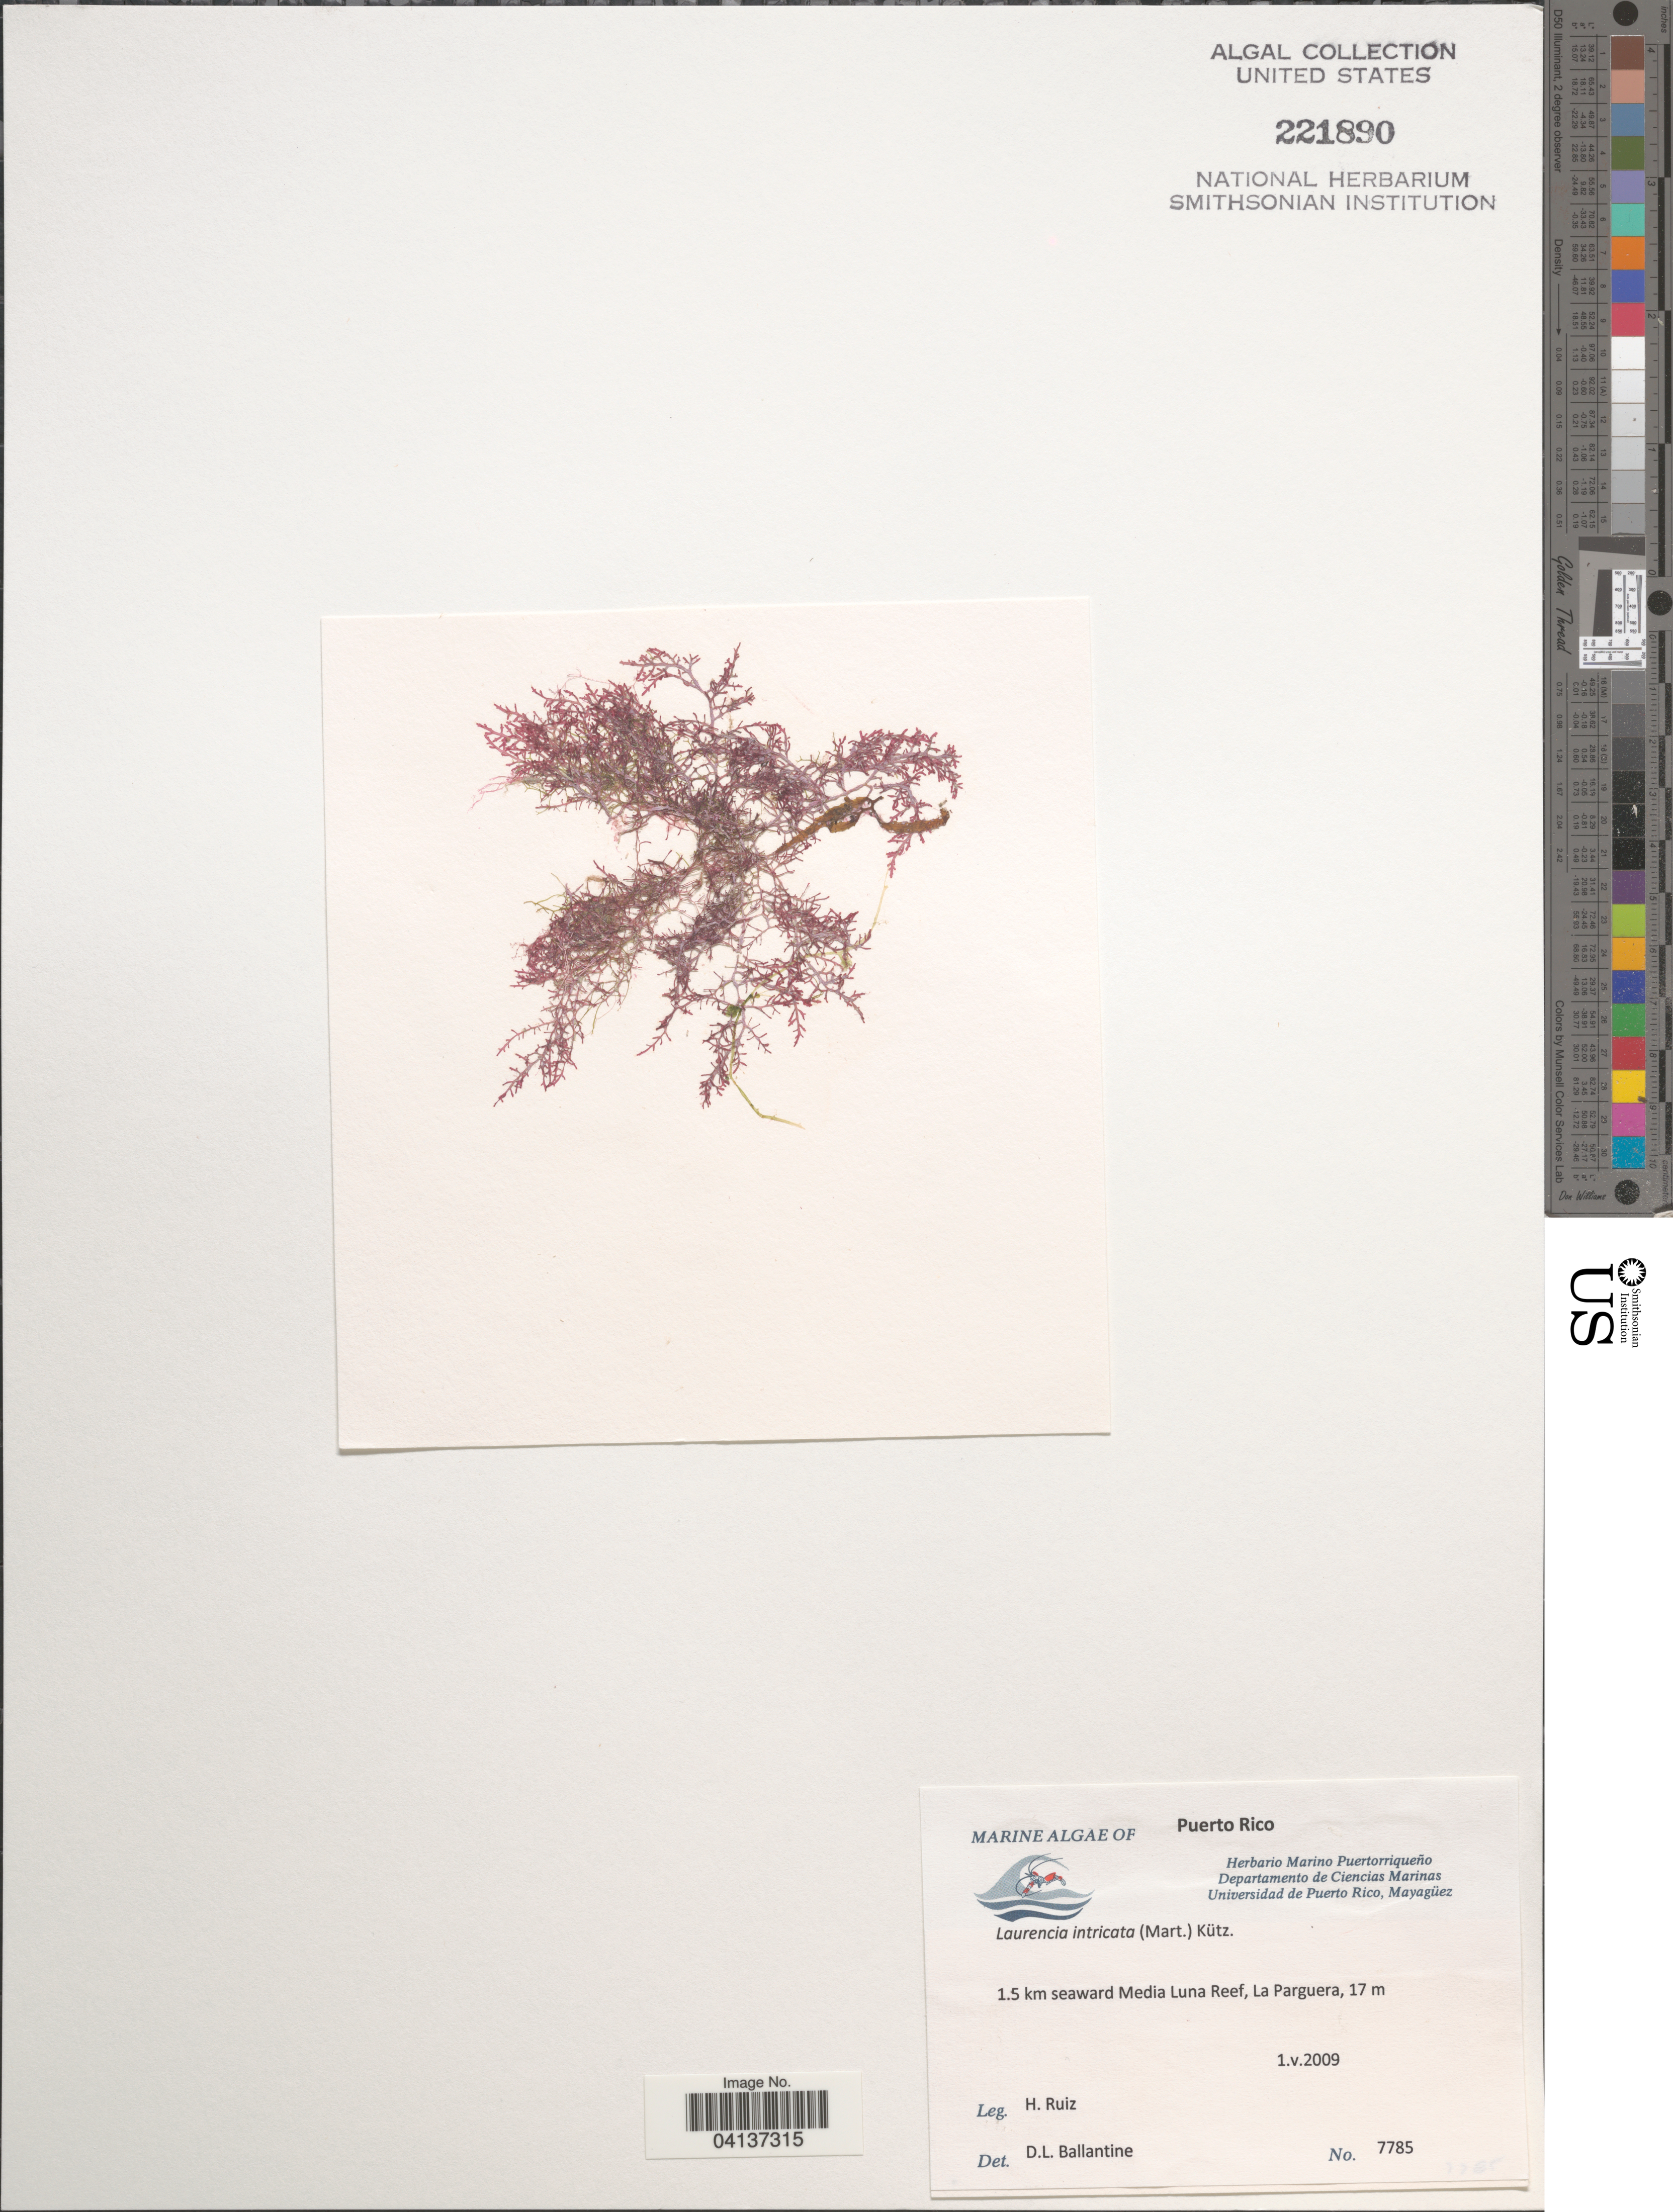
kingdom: Plantae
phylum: Rhodophyta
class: Florideophyceae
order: Ceramiales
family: Rhodomelaceae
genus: Laurencia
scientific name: Laurencia intricata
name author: J.V.Lamouroux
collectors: H. Ruiz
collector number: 7785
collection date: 2009-05-01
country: Puerto Rico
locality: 1.5 km seaward Media Luna Reef, La Parguera.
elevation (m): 17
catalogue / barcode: US 221890